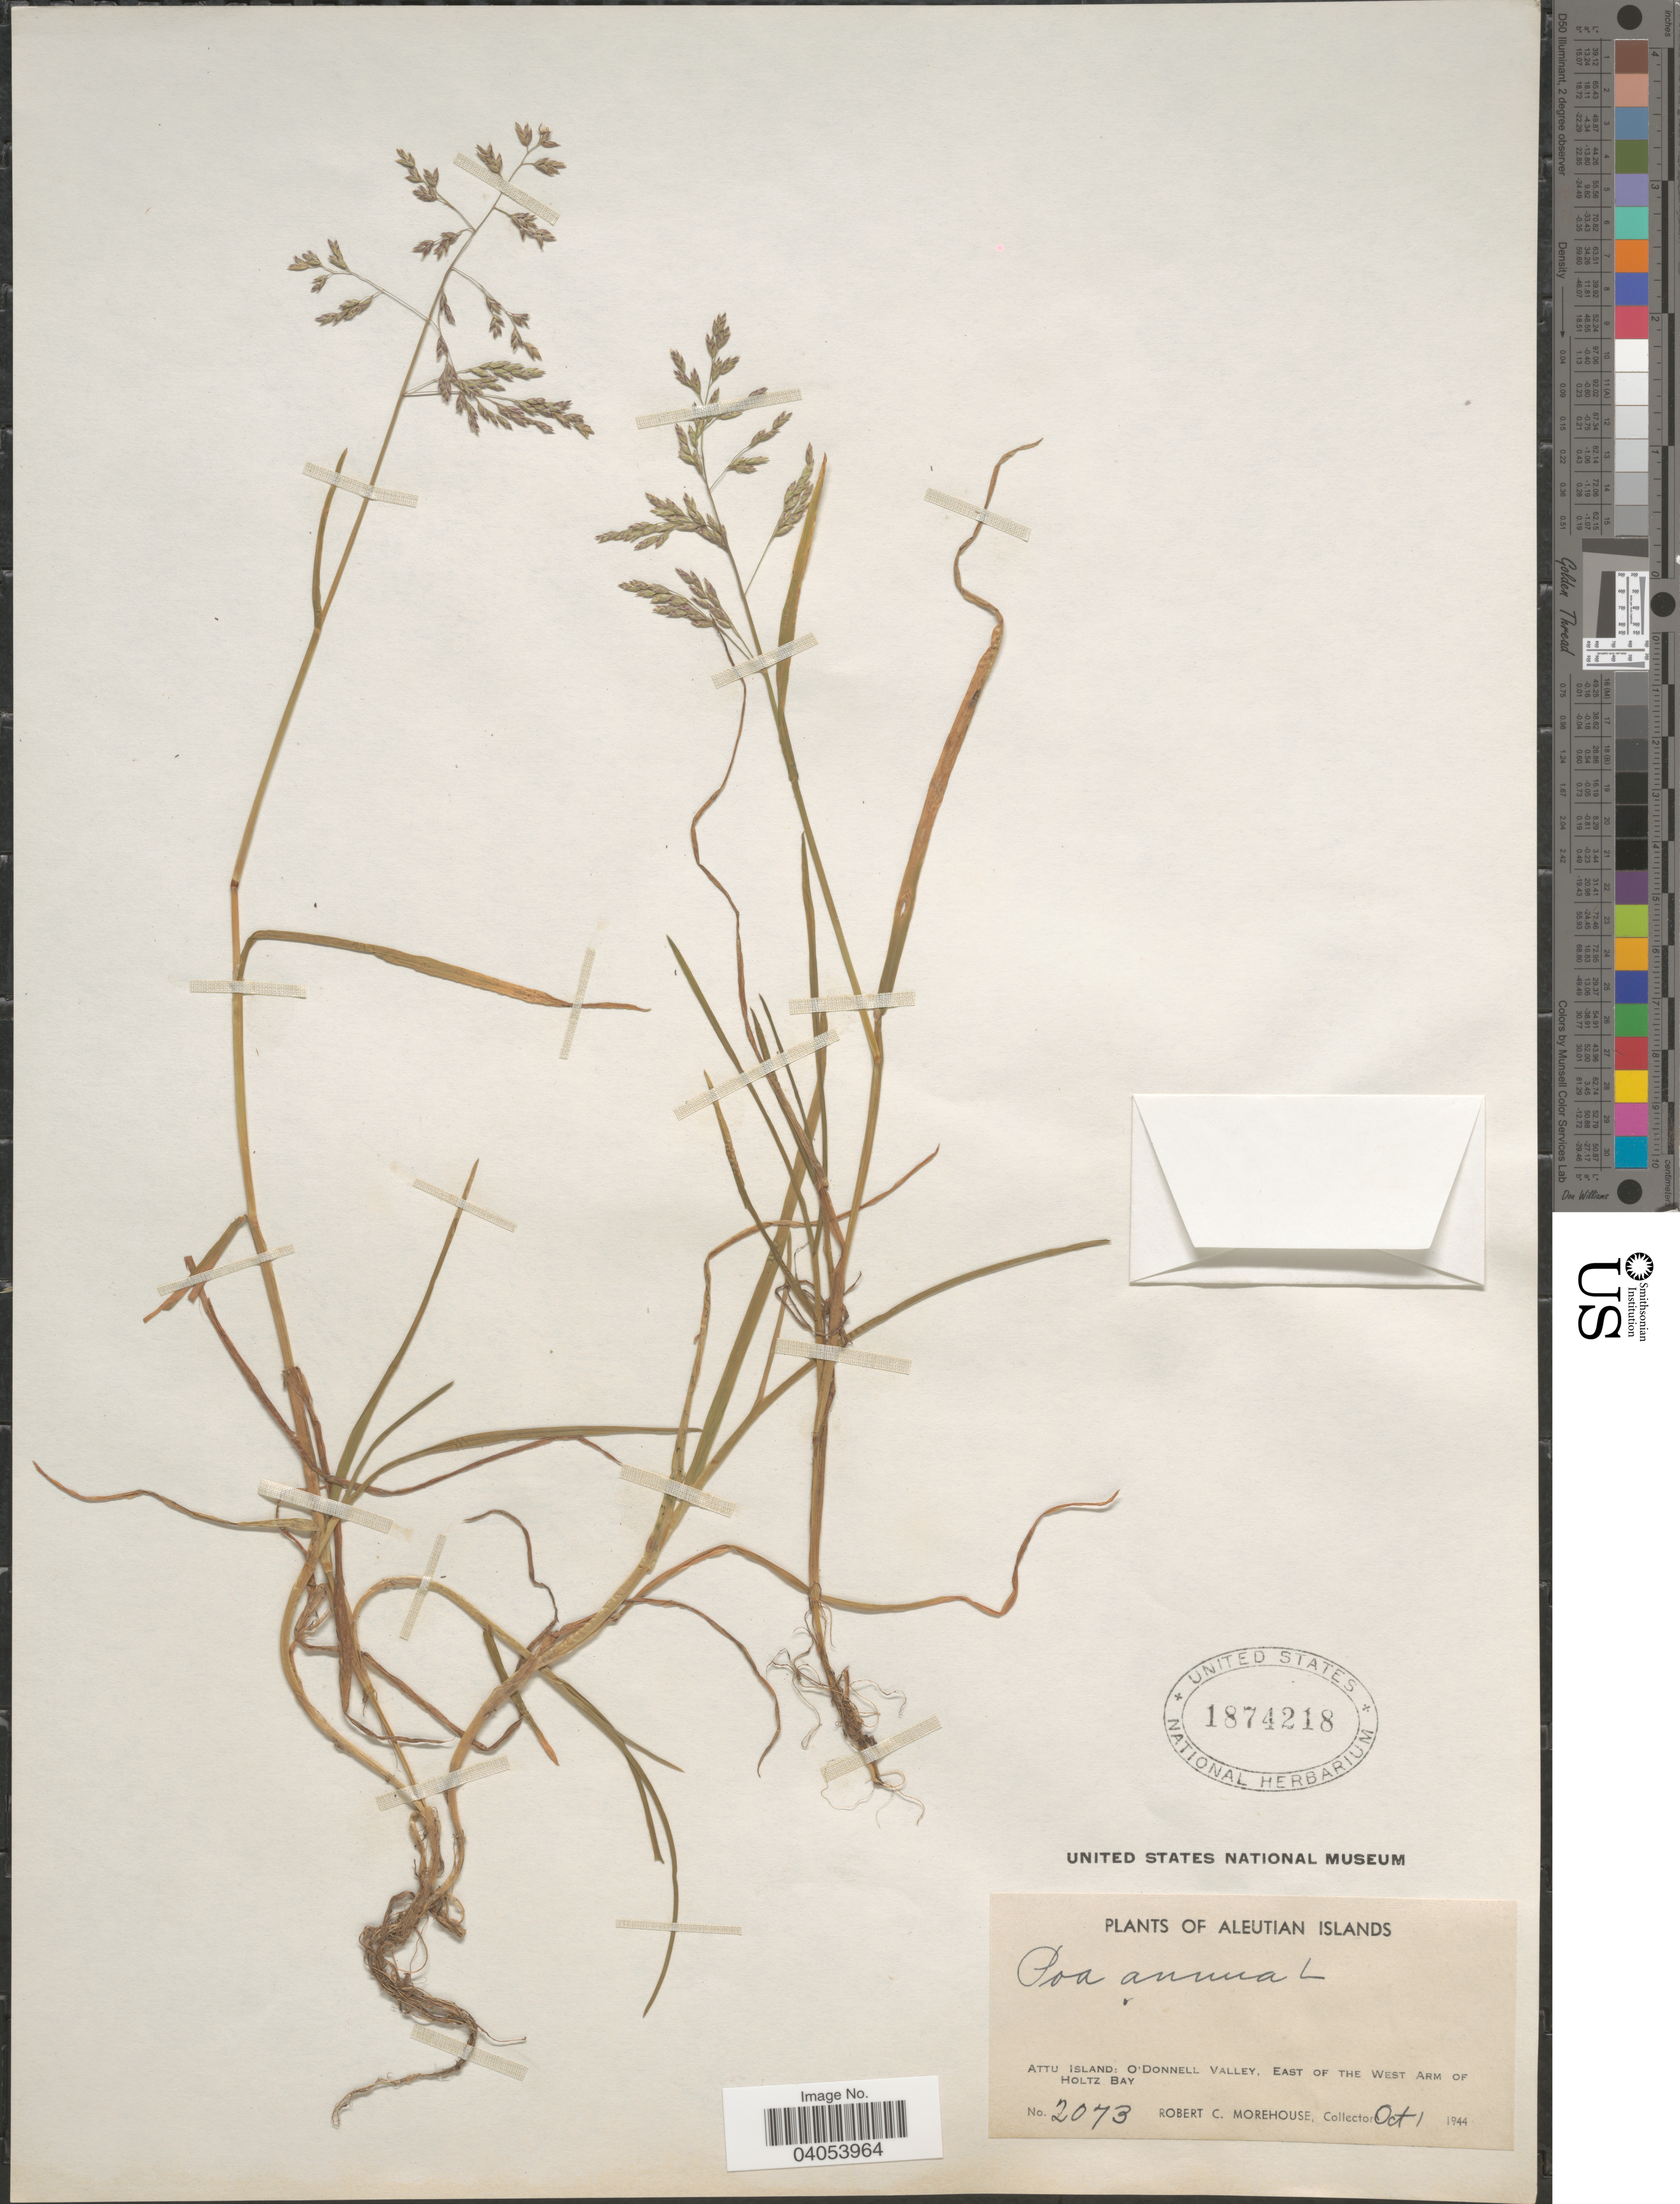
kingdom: Plantae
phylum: Tracheophyta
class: Liliopsida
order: Poales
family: Poaceae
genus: Poa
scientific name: Poa annua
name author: L.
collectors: R. Morehouse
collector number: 2073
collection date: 1944-10-01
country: United States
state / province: Alaska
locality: Aleutian Islands. Attu Island: O'Donnell Valley, East of the West Arm of Holtz Bay.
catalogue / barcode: US 1874218